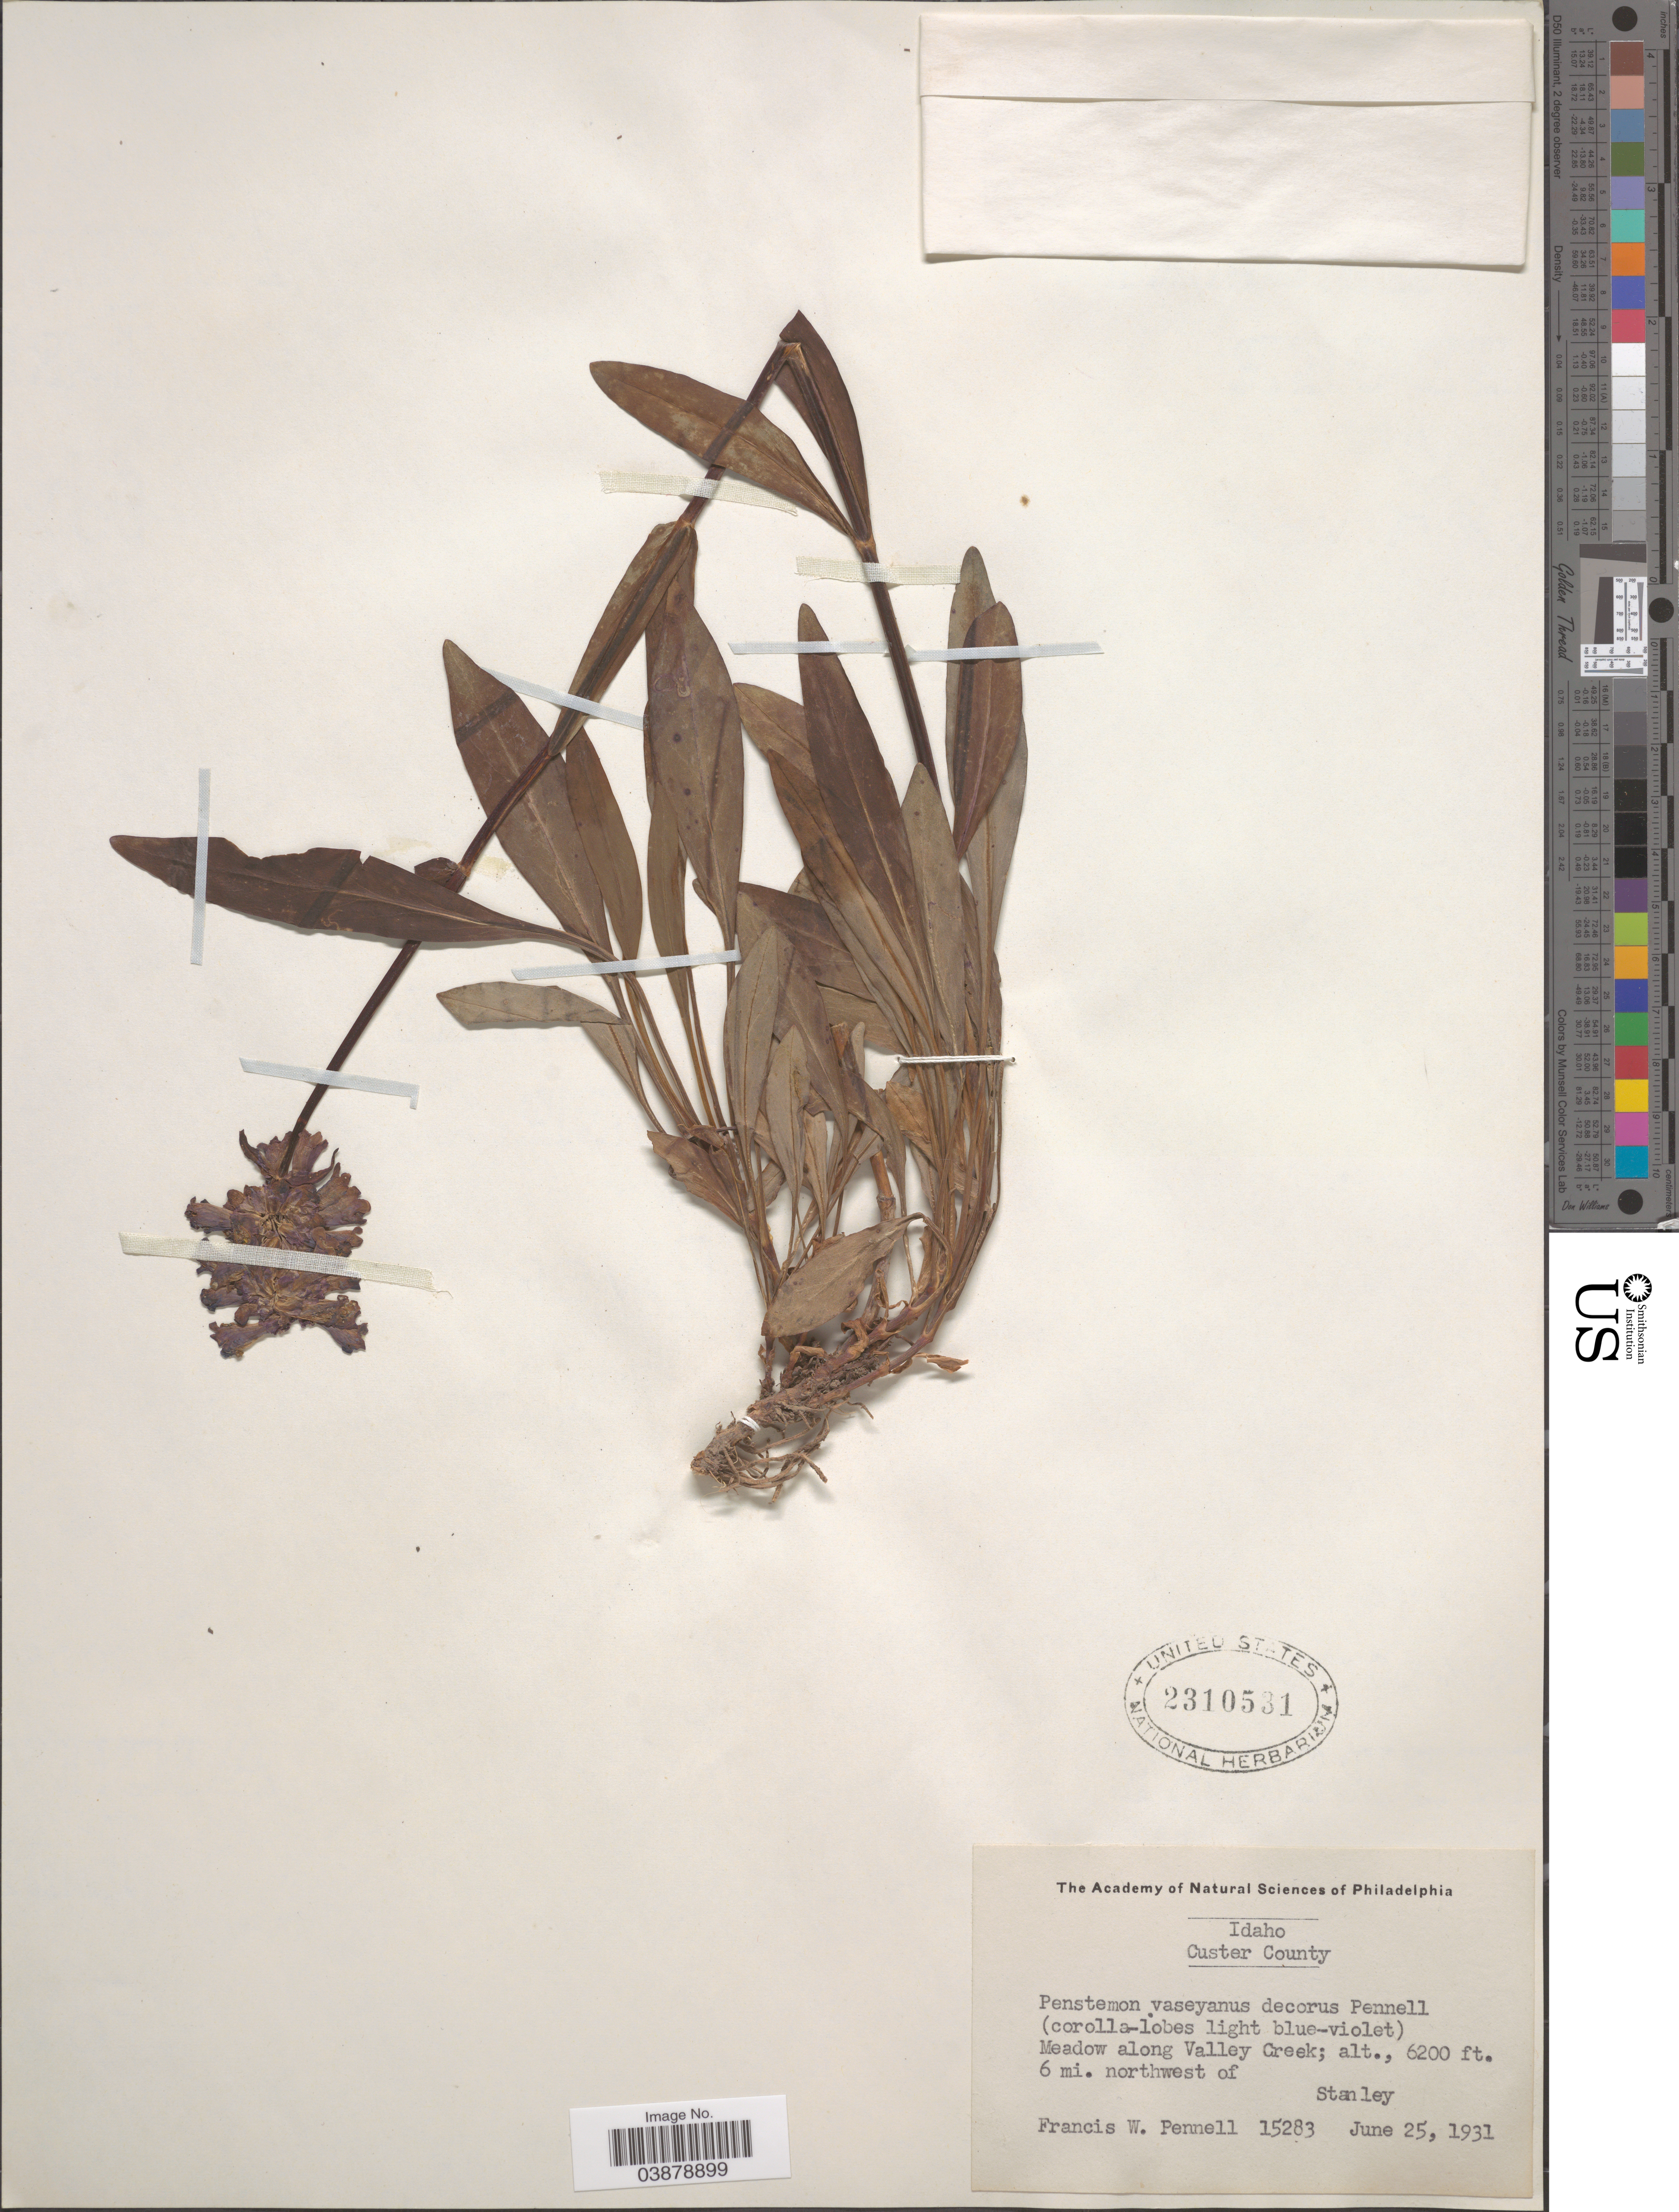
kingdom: Plantae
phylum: Tracheophyta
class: Magnoliopsida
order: Lamiales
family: Plantaginaceae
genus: Penstemon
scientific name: Penstemon vaseyanus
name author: Greene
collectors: F. W. Pennell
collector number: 15283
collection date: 1931-06-25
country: United States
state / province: Idaho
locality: Custer County. Meadow along Valley Creek; 6 mi. northwest of Stanley.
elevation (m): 1890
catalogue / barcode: US 2310531